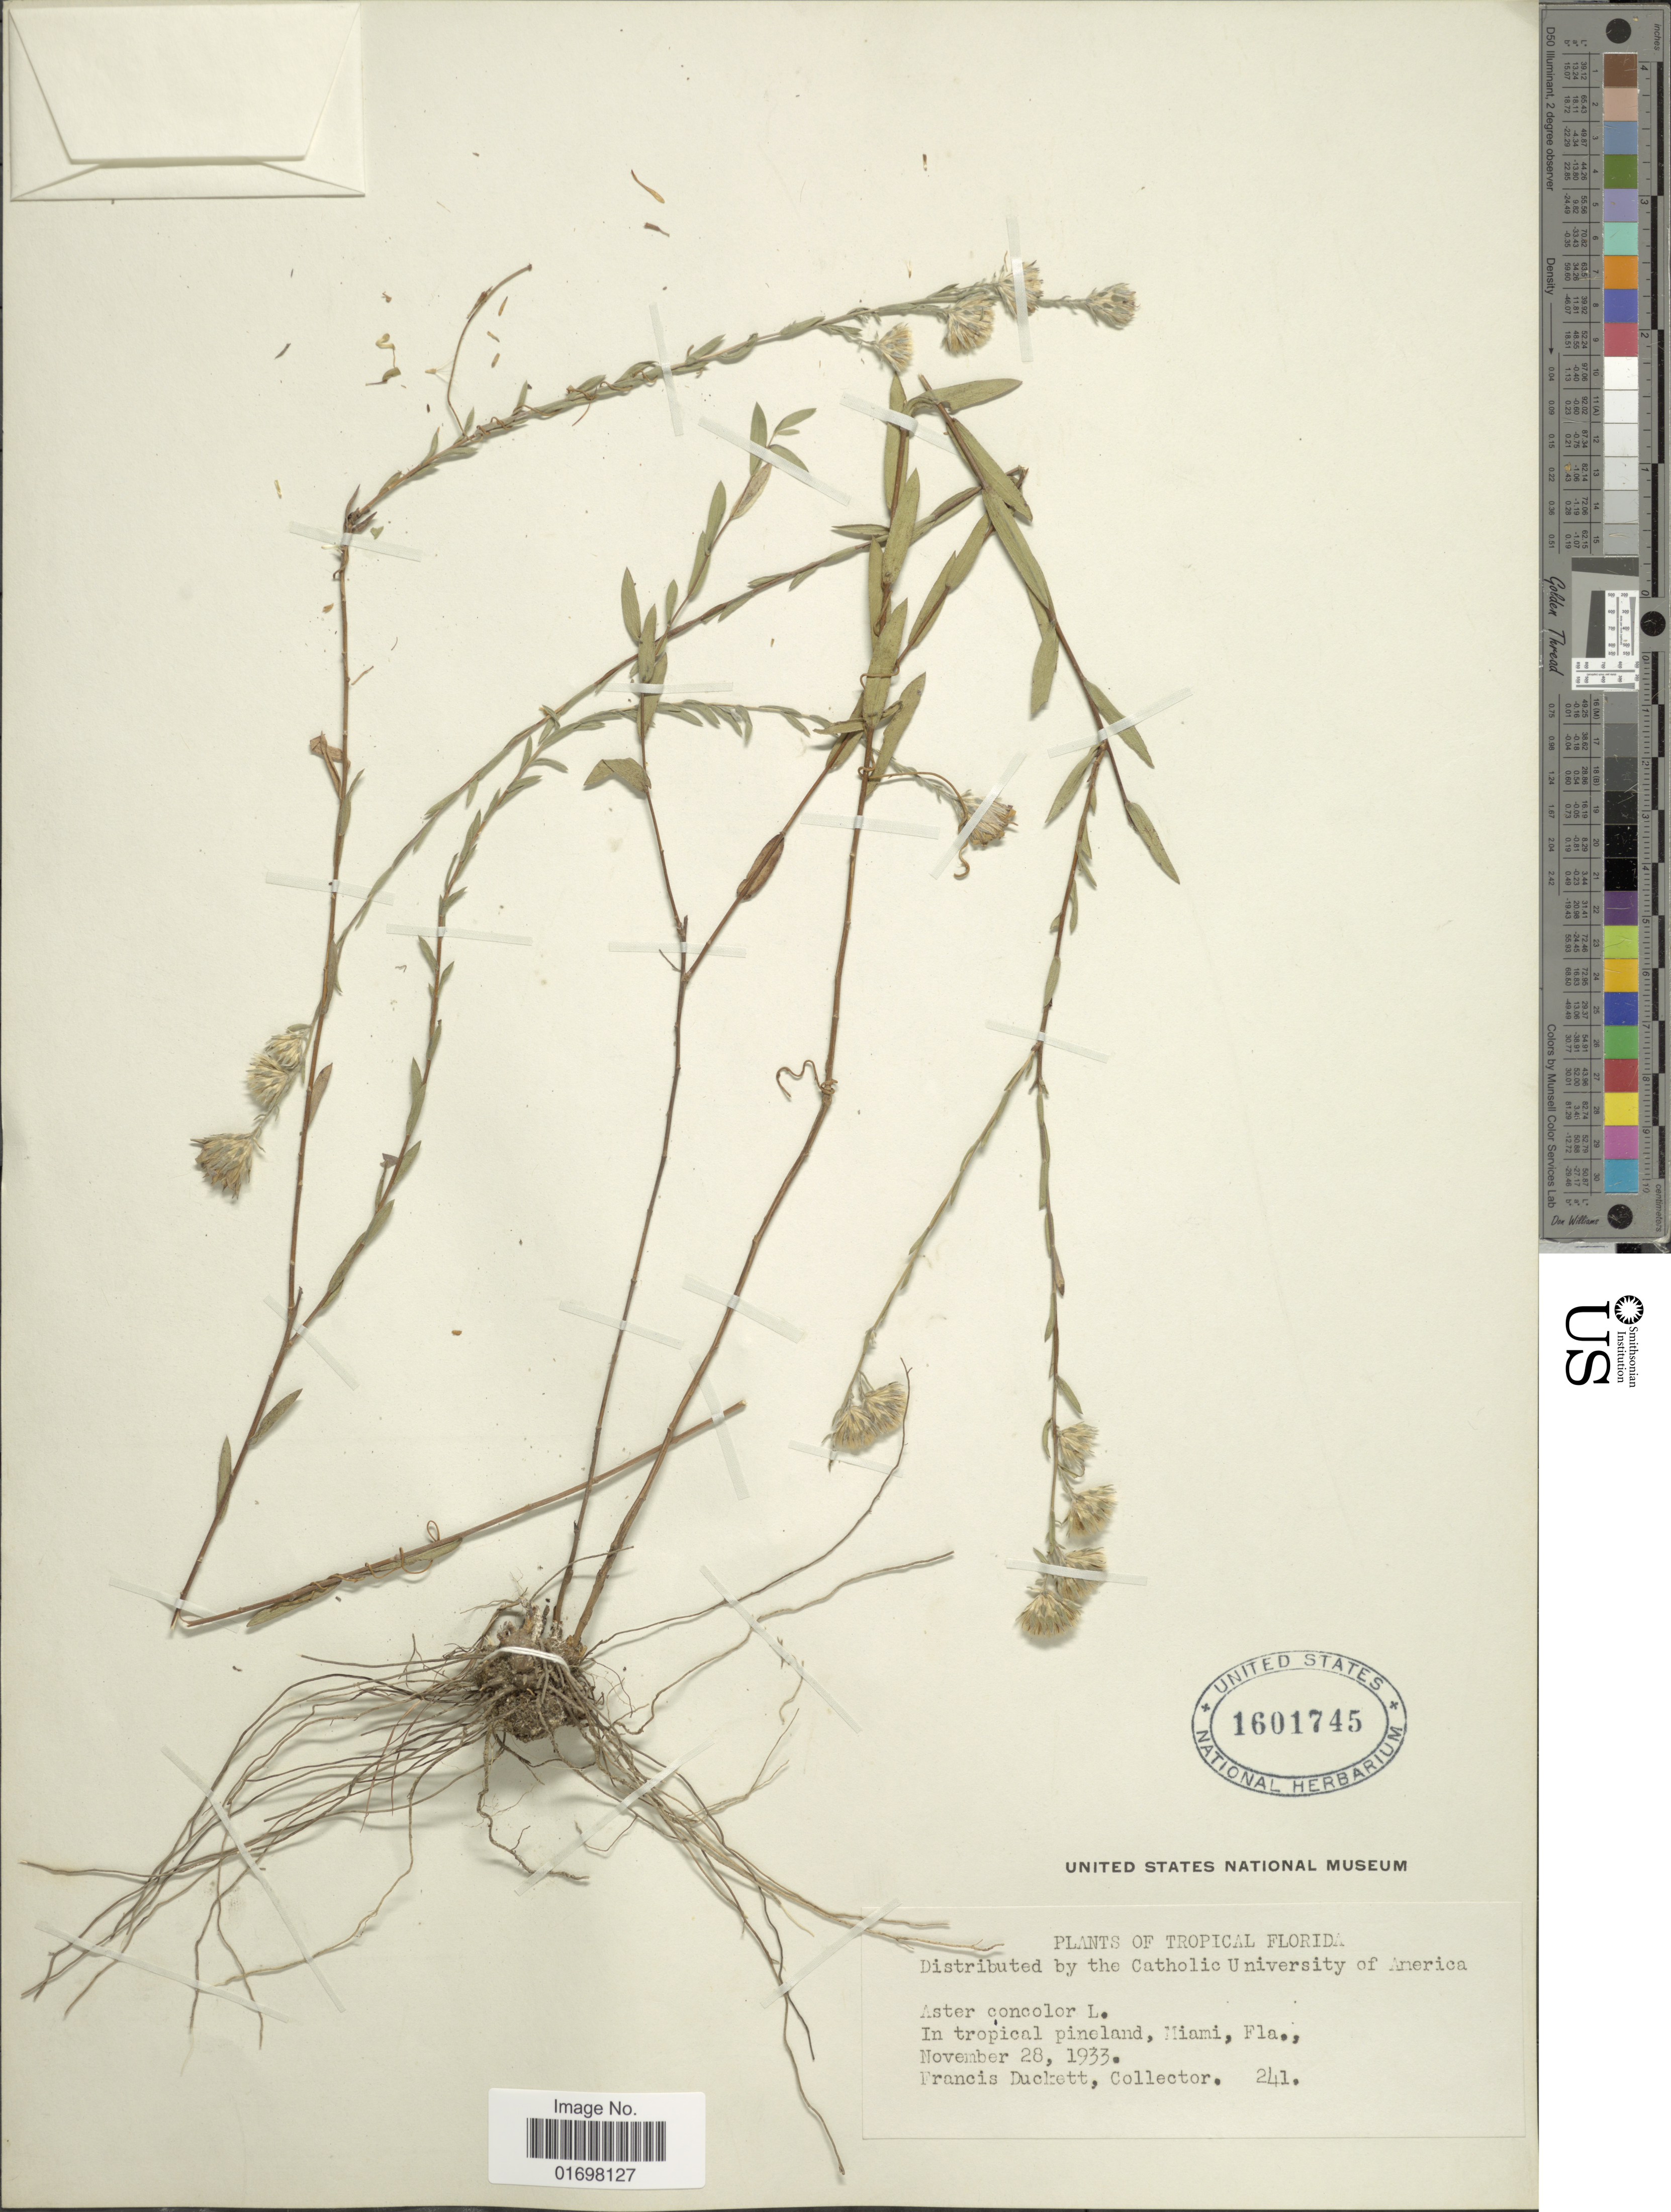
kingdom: Plantae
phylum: Tracheophyta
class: Magnoliopsida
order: Asterales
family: Asteraceae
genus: Symphyotrichum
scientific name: Symphyotrichum concolor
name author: (L.) G.L. Nesom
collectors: F. Duckett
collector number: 241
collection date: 1933-11-28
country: United States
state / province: Florida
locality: In tropical pineland, Miami, Fla.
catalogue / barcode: US 1601745